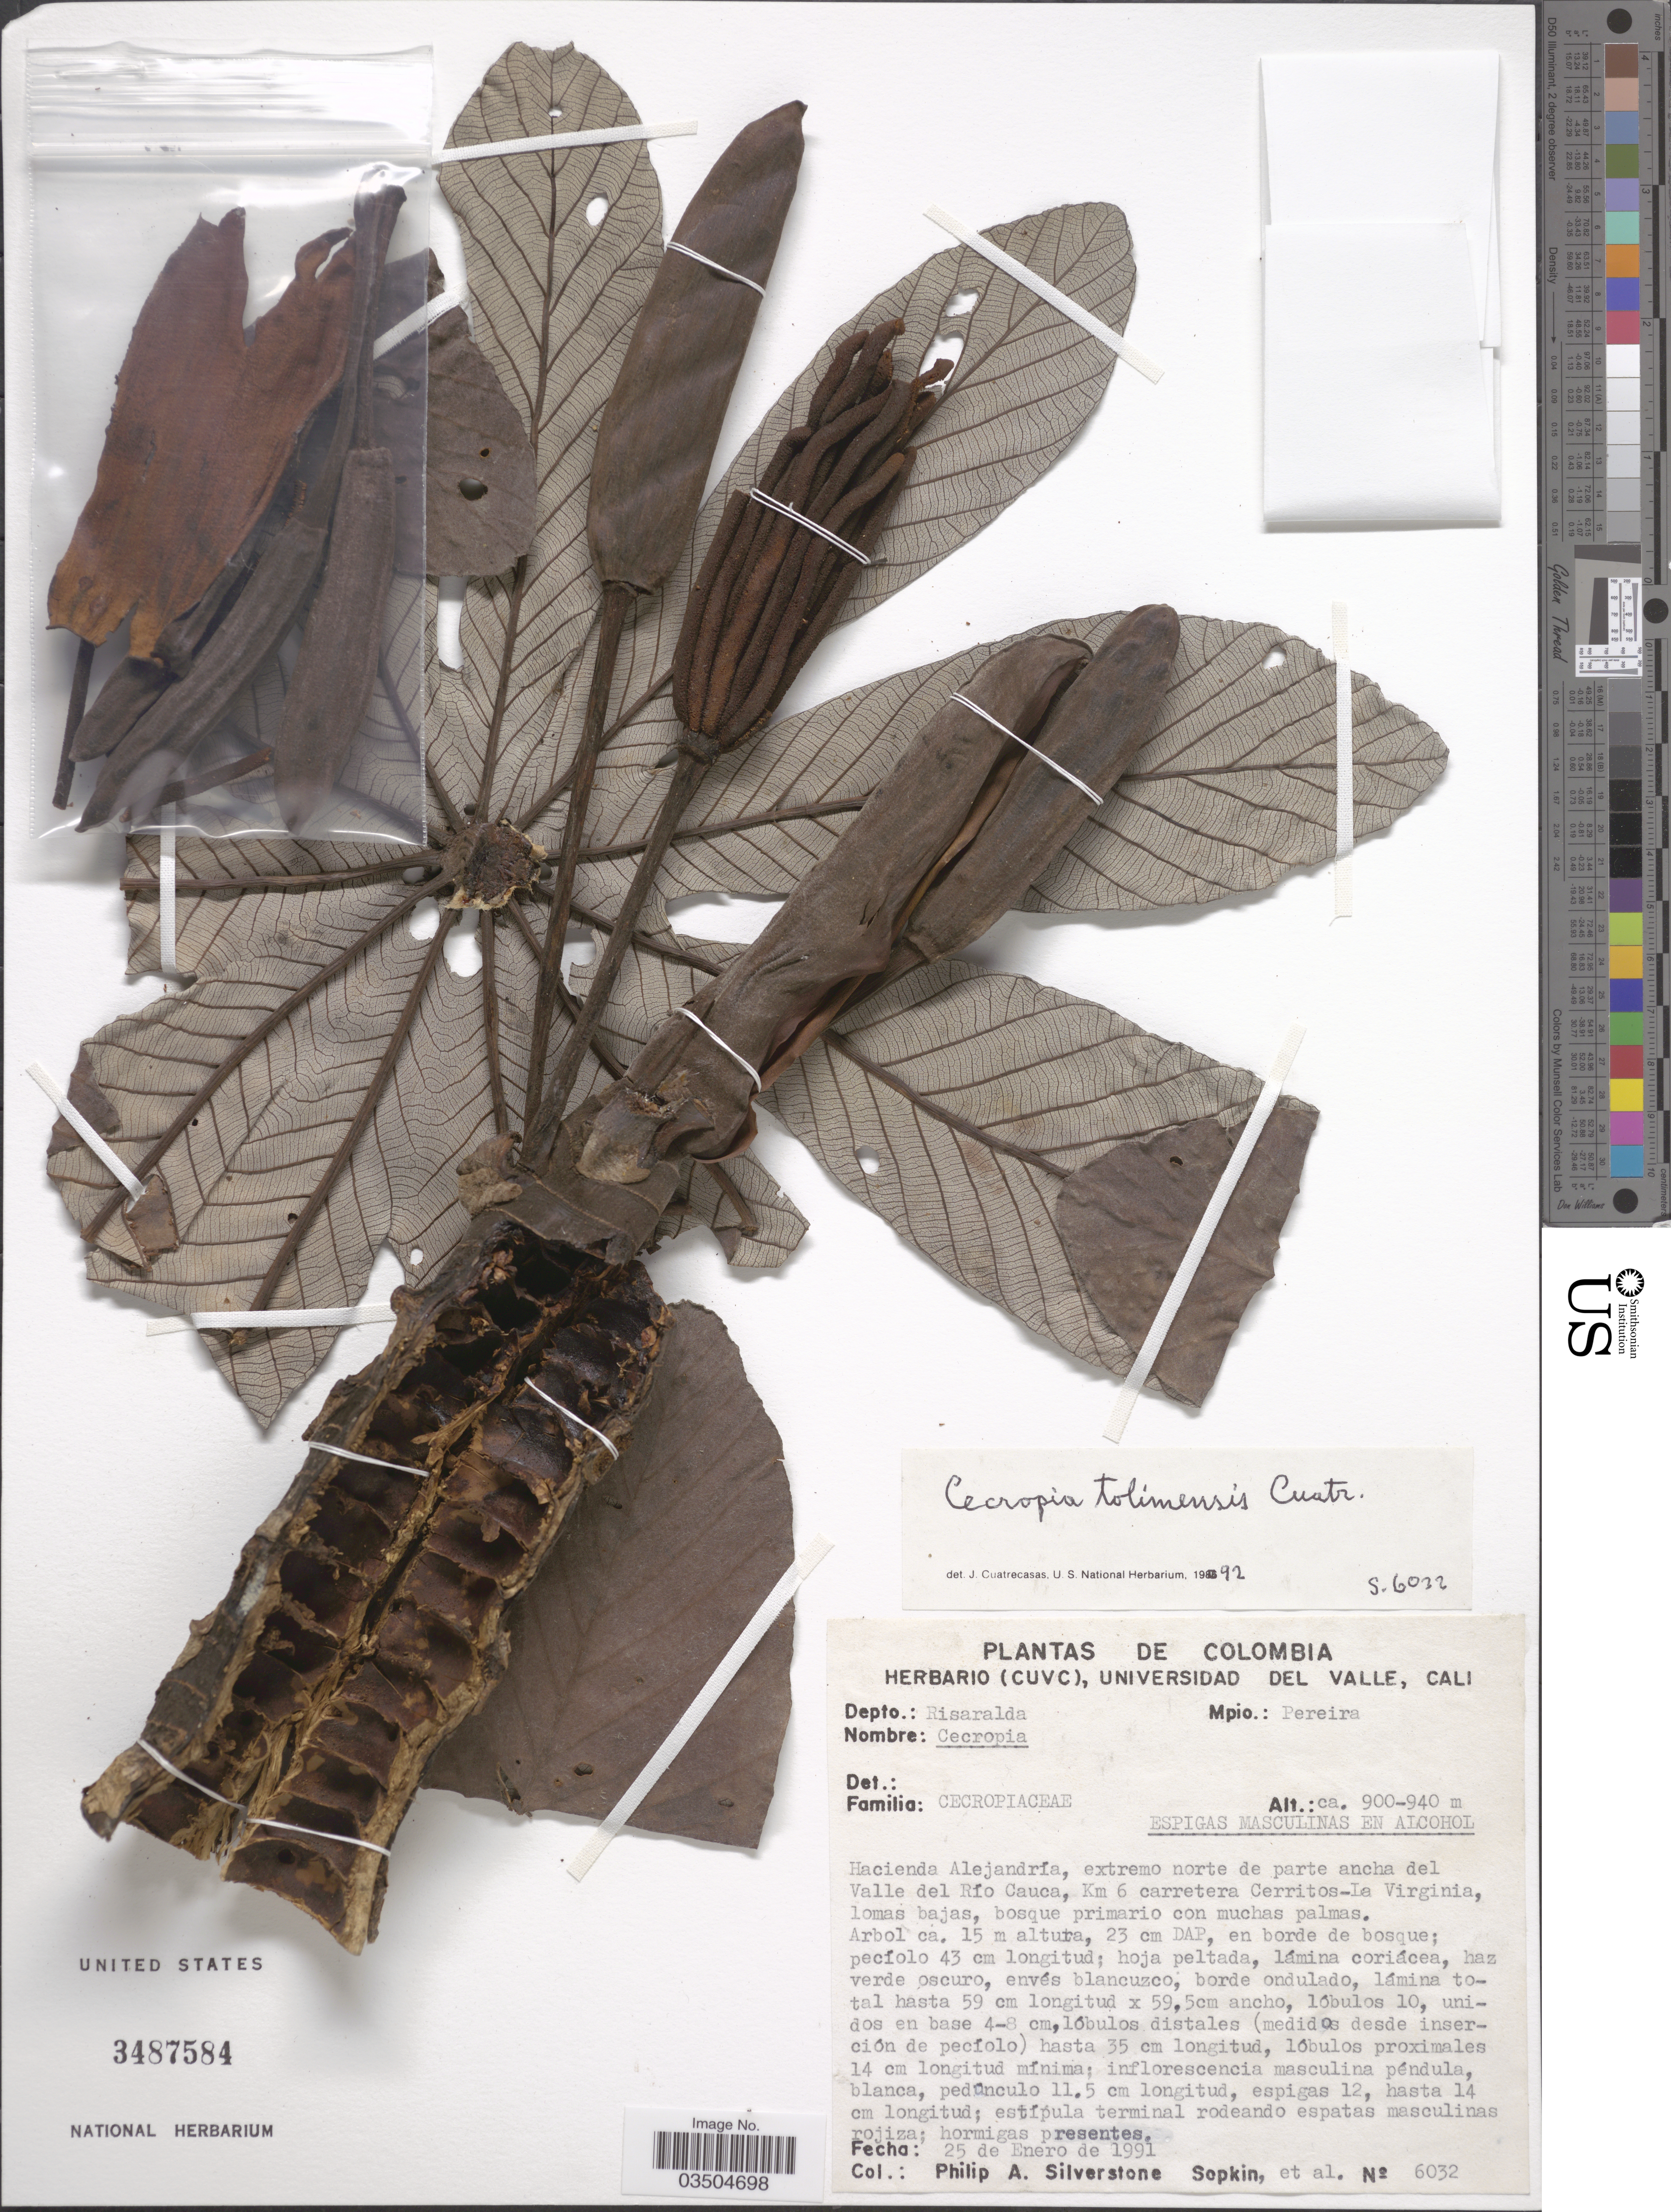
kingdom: Plantae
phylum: Tracheophyta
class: Magnoliopsida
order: Rosales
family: Urticaceae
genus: Cecropia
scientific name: Cecropia tolimensis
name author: Cuatrec.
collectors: P. A. Silverstone-Sopkin & et al.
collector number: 6032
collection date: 1991-01-25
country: Colombia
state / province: Risaralda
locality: Depto.: Risaralda. Mpio.: Pereira. Haciendo Alejandría, extremo norte de parte ancha del Valle del Río Cauca, Km 6 carretera Cerritos-La Virginia, lomas bajas.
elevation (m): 900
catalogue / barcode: US 3487581